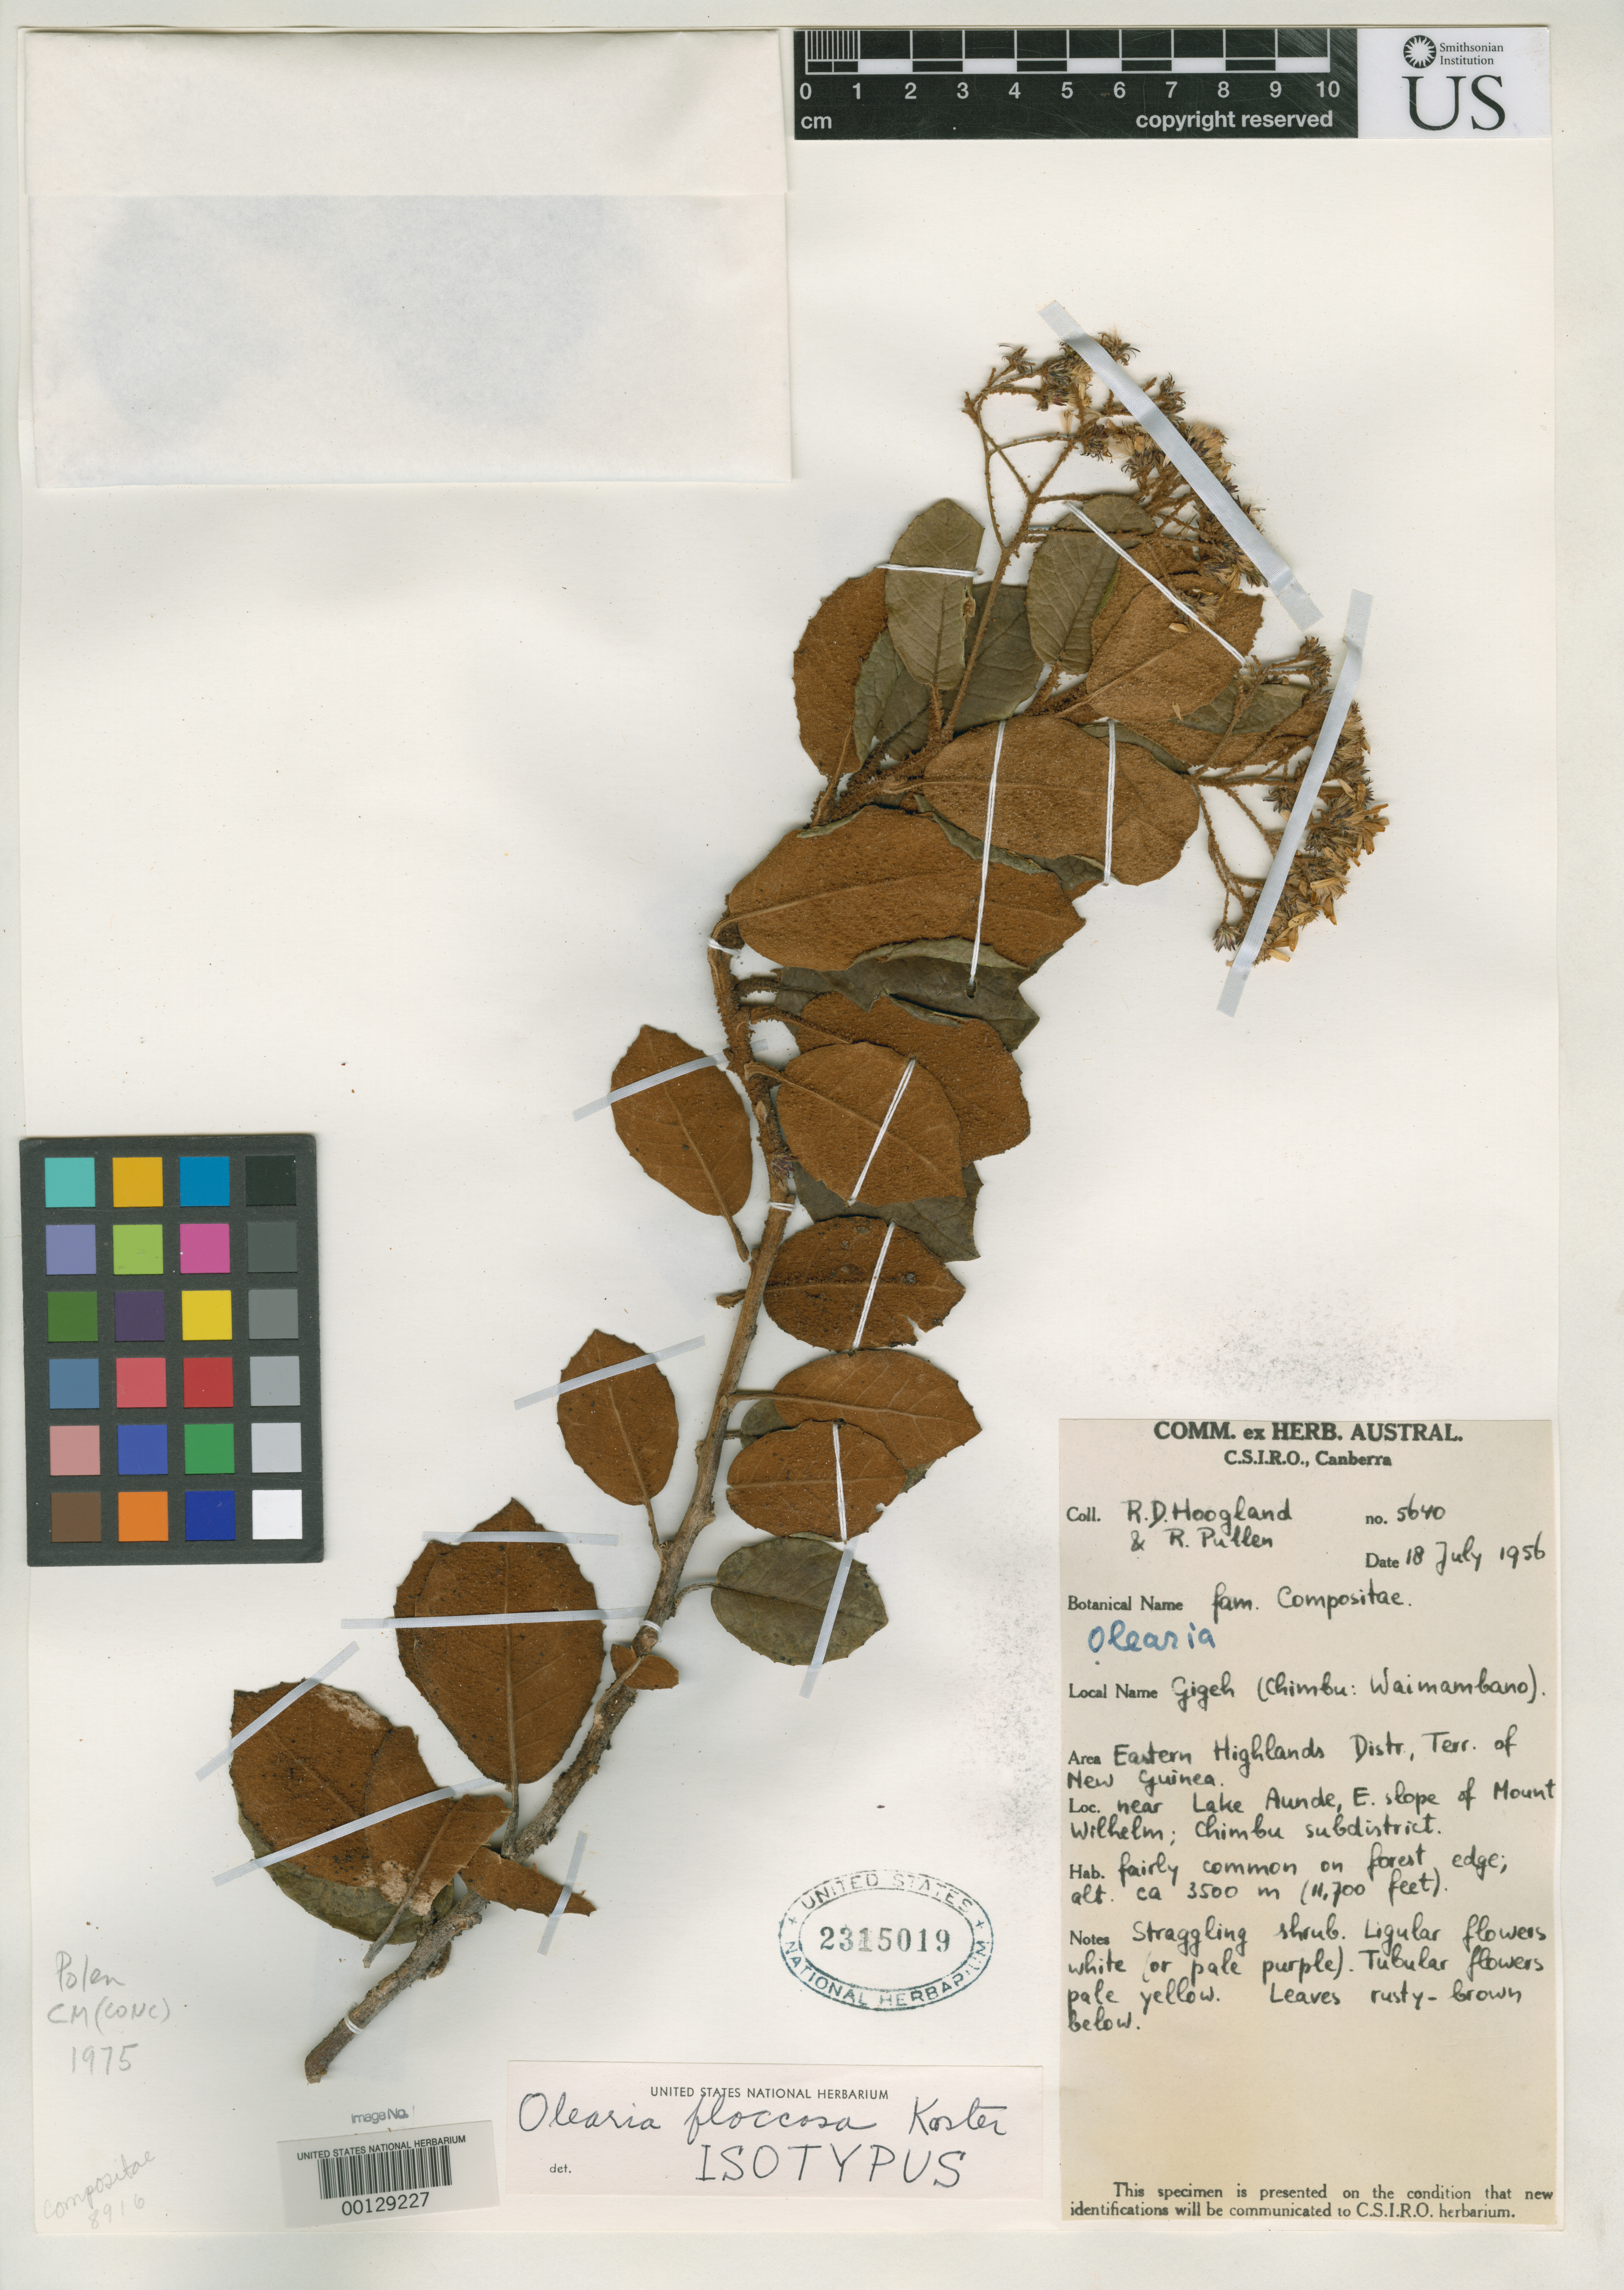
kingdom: Plantae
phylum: Tracheophyta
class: Magnoliopsida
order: Asterales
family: Asteraceae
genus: Olearia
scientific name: Olearia floccosa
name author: Koster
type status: Isotype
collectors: R. D. Hoogland & R. Pullen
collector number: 5640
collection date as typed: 18 Jul 1956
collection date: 1956-07-18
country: Papua New Guinea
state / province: Eastern Highlands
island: New Guinea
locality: Near Lake Aunde, Mt. Wilhelm.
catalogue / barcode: US 2315019